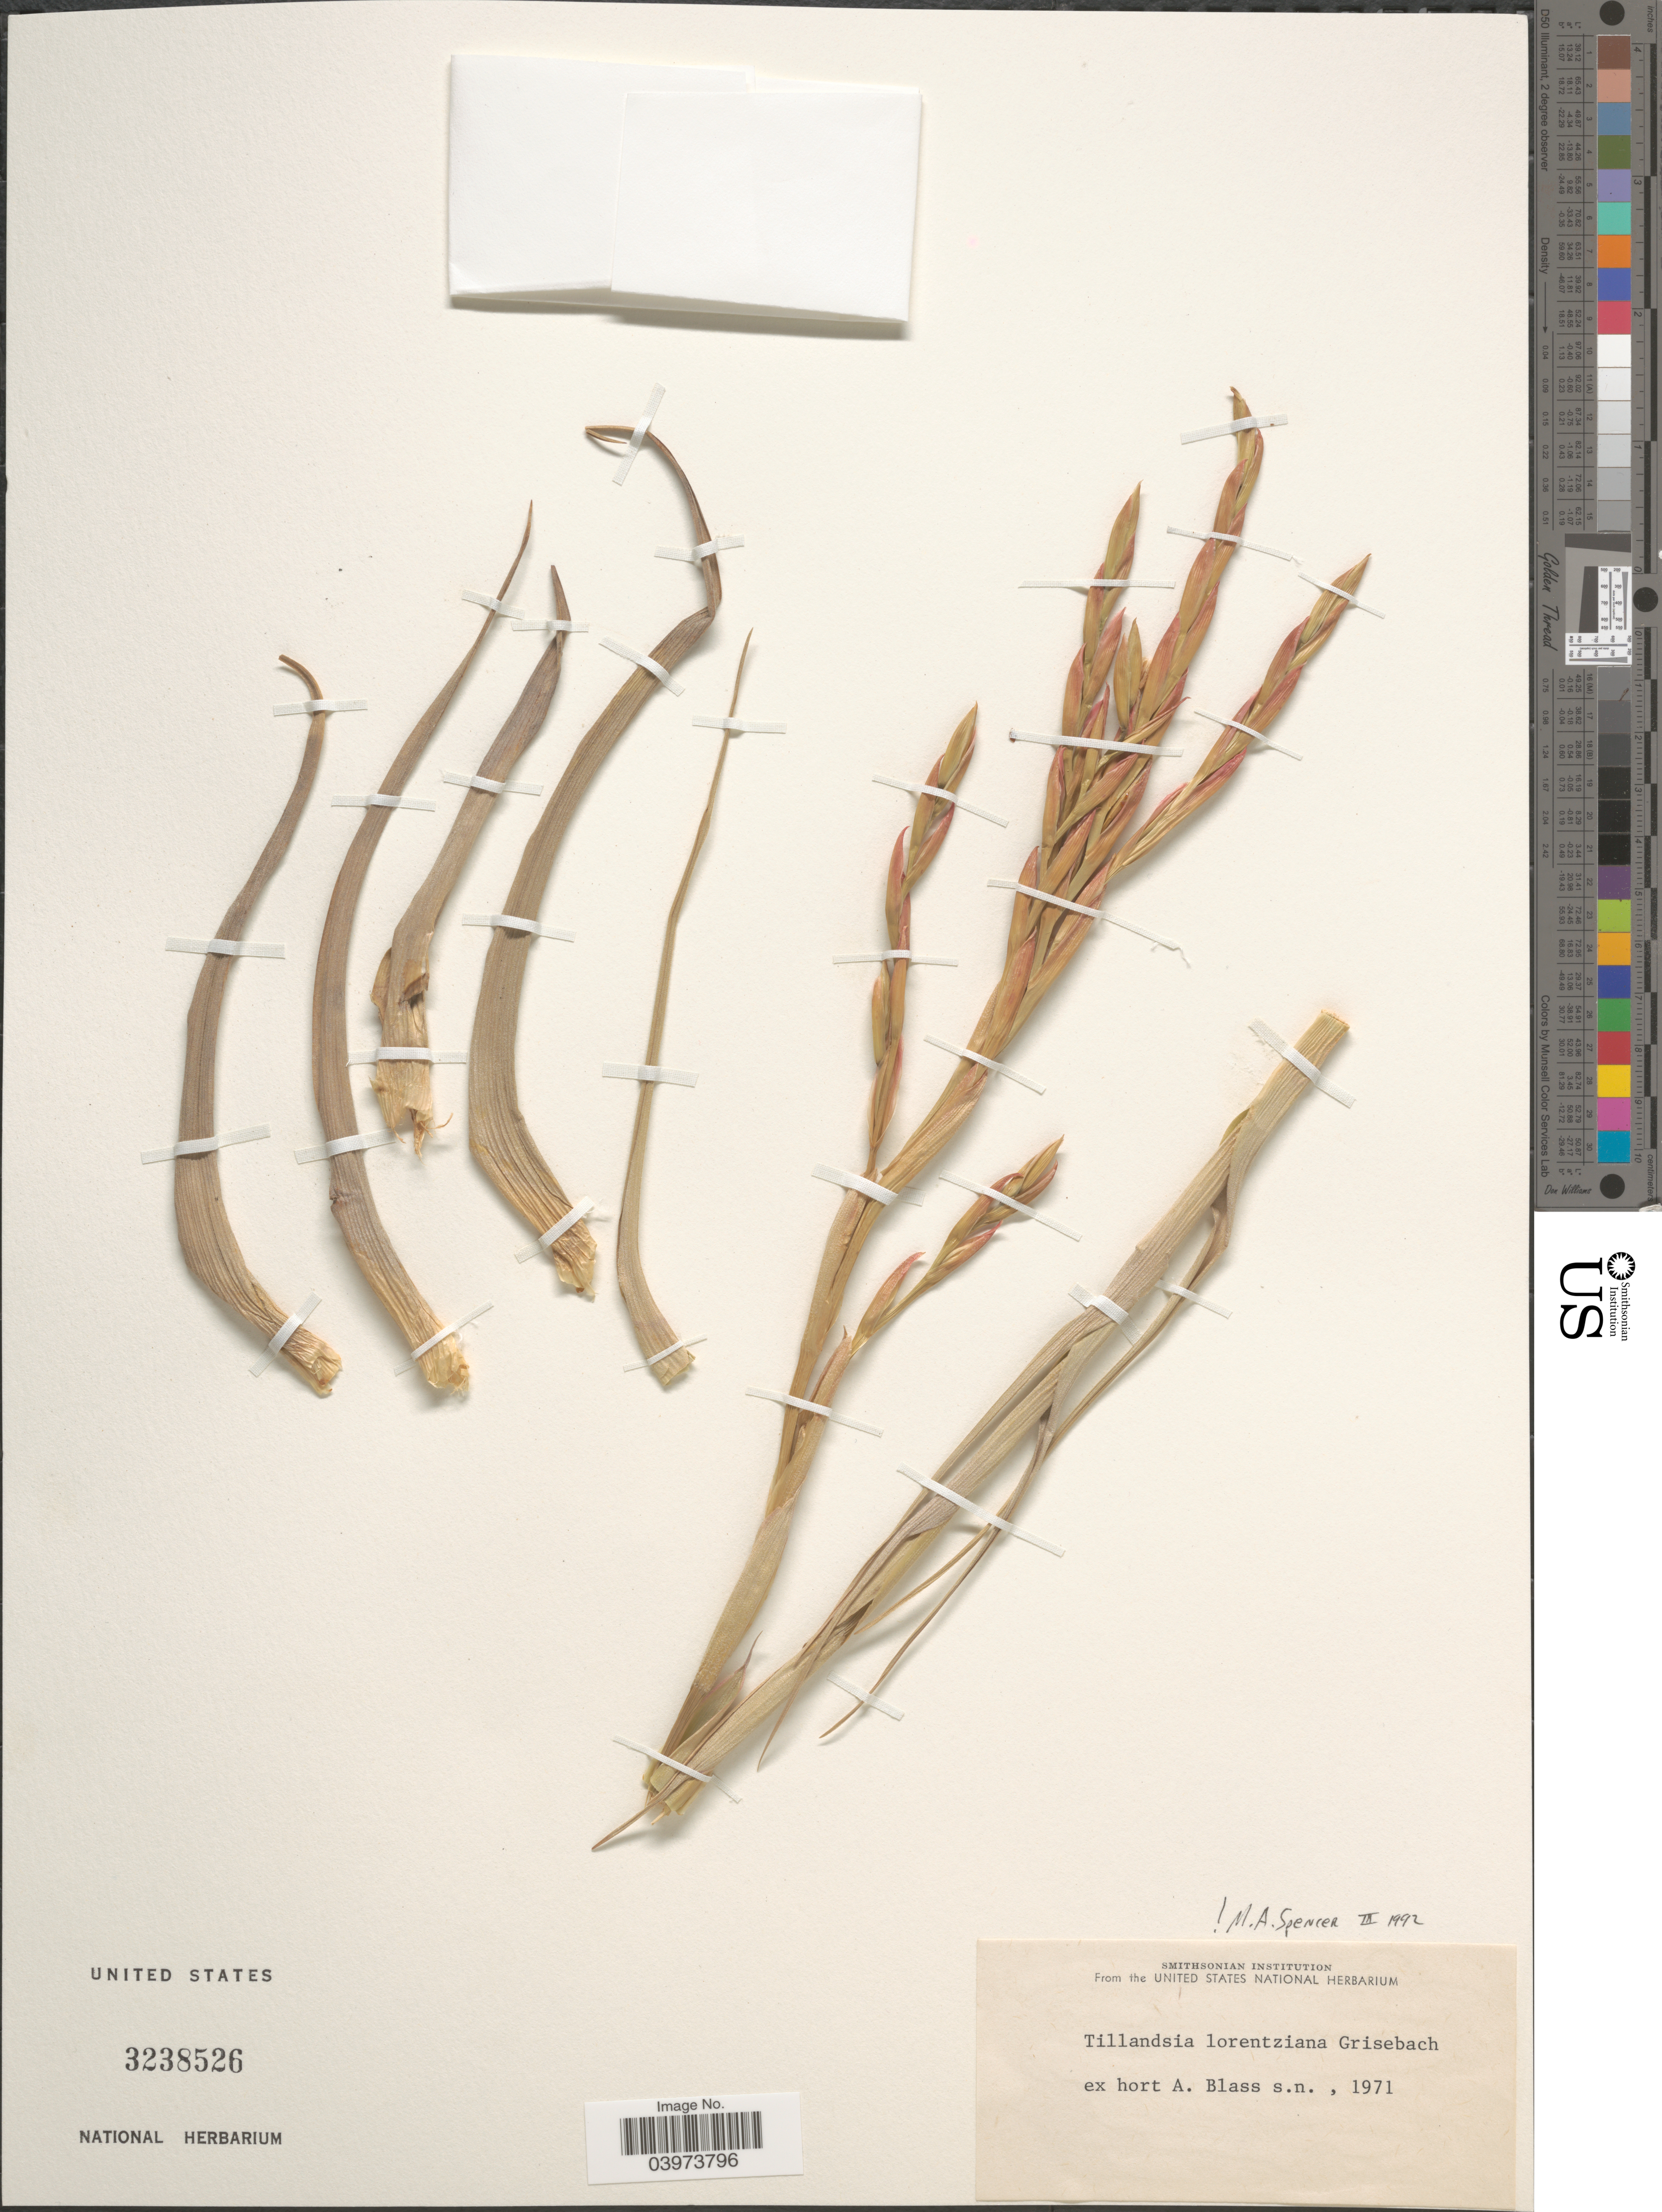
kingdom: Plantae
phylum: Tracheophyta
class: Liliopsida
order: Poales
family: Bromeliaceae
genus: Tillandsia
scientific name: Tillandsia lorentziana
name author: Griseb.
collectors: Ex hort A. Blass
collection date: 1971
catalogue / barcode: US 3238526